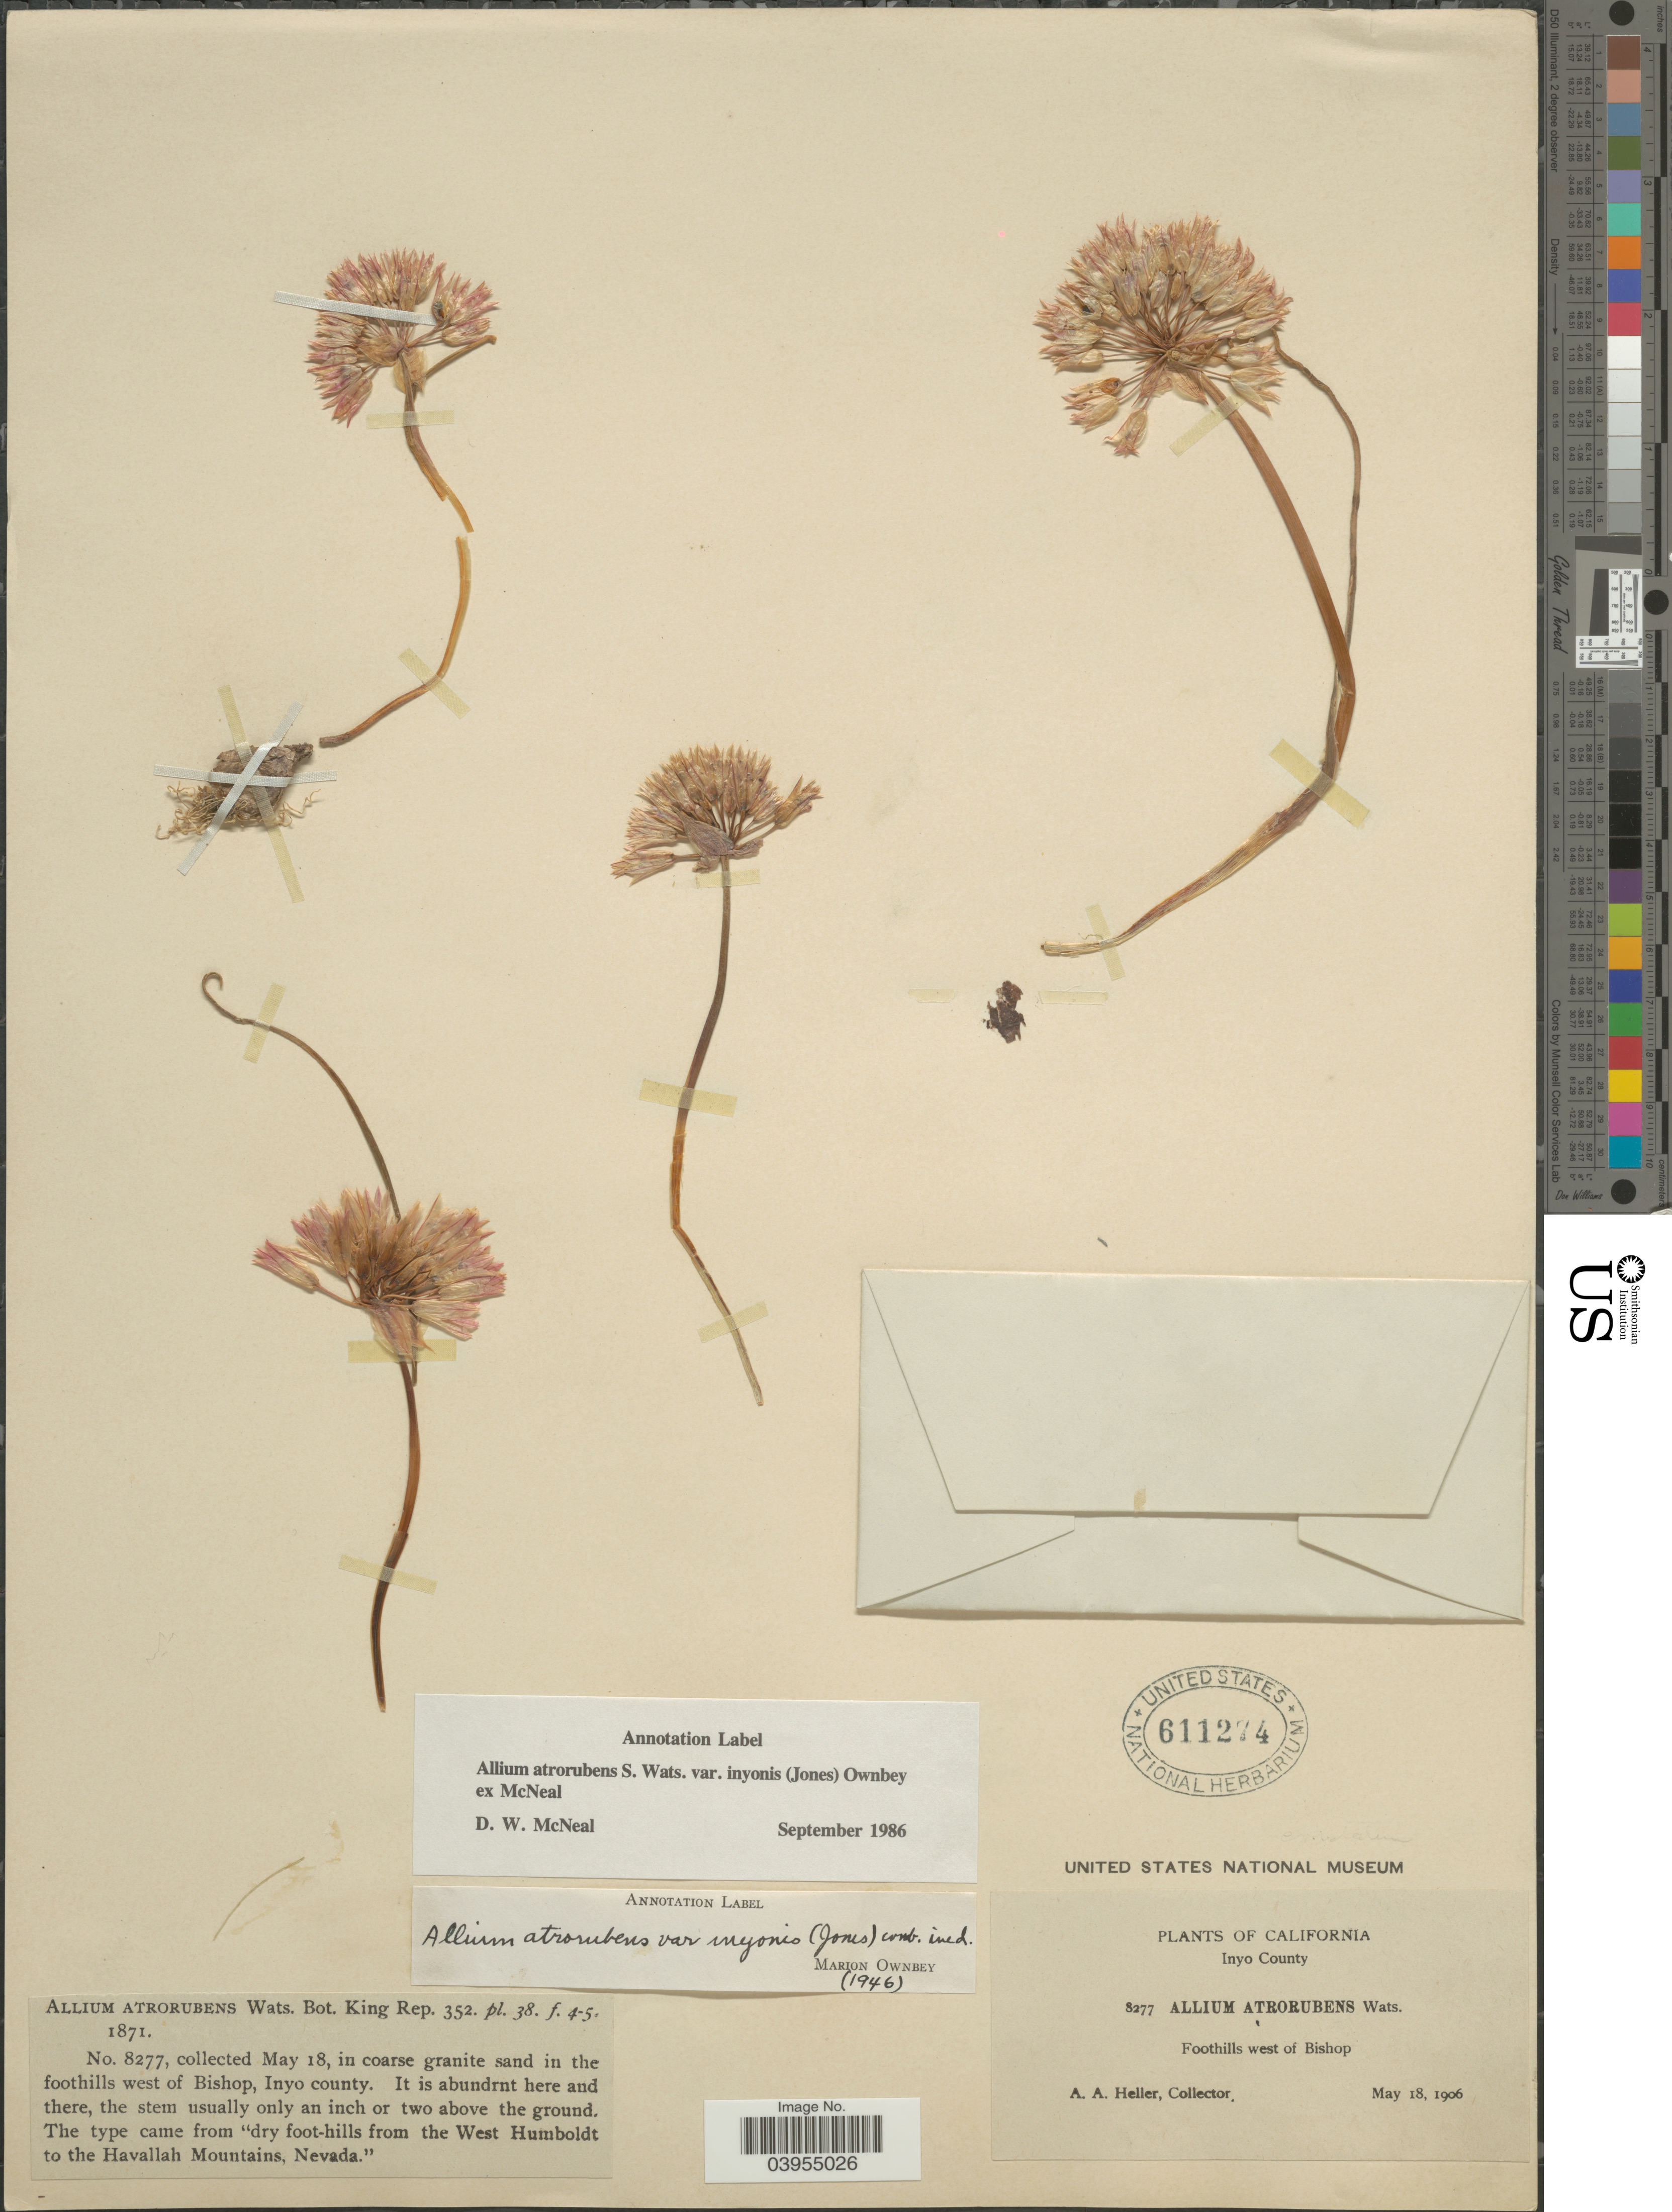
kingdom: Plantae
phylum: Tracheophyta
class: Liliopsida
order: Asparagales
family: Amaryllidaceae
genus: Allium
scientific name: Allium atrorubens var. inyonis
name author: (M.E. Jones) Ownbey & Aase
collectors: A. A. Heller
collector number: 8277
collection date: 1906-05-18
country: United States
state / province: California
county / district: Inyo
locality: In coarse granite sand in the foothills west of Bishop, Inyo county. Dry foot-hills from the West Humboldt to the Havallah Mountains, Nevada. [unsure placement] Inyo County. Foothills west of Bishop.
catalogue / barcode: US 611274